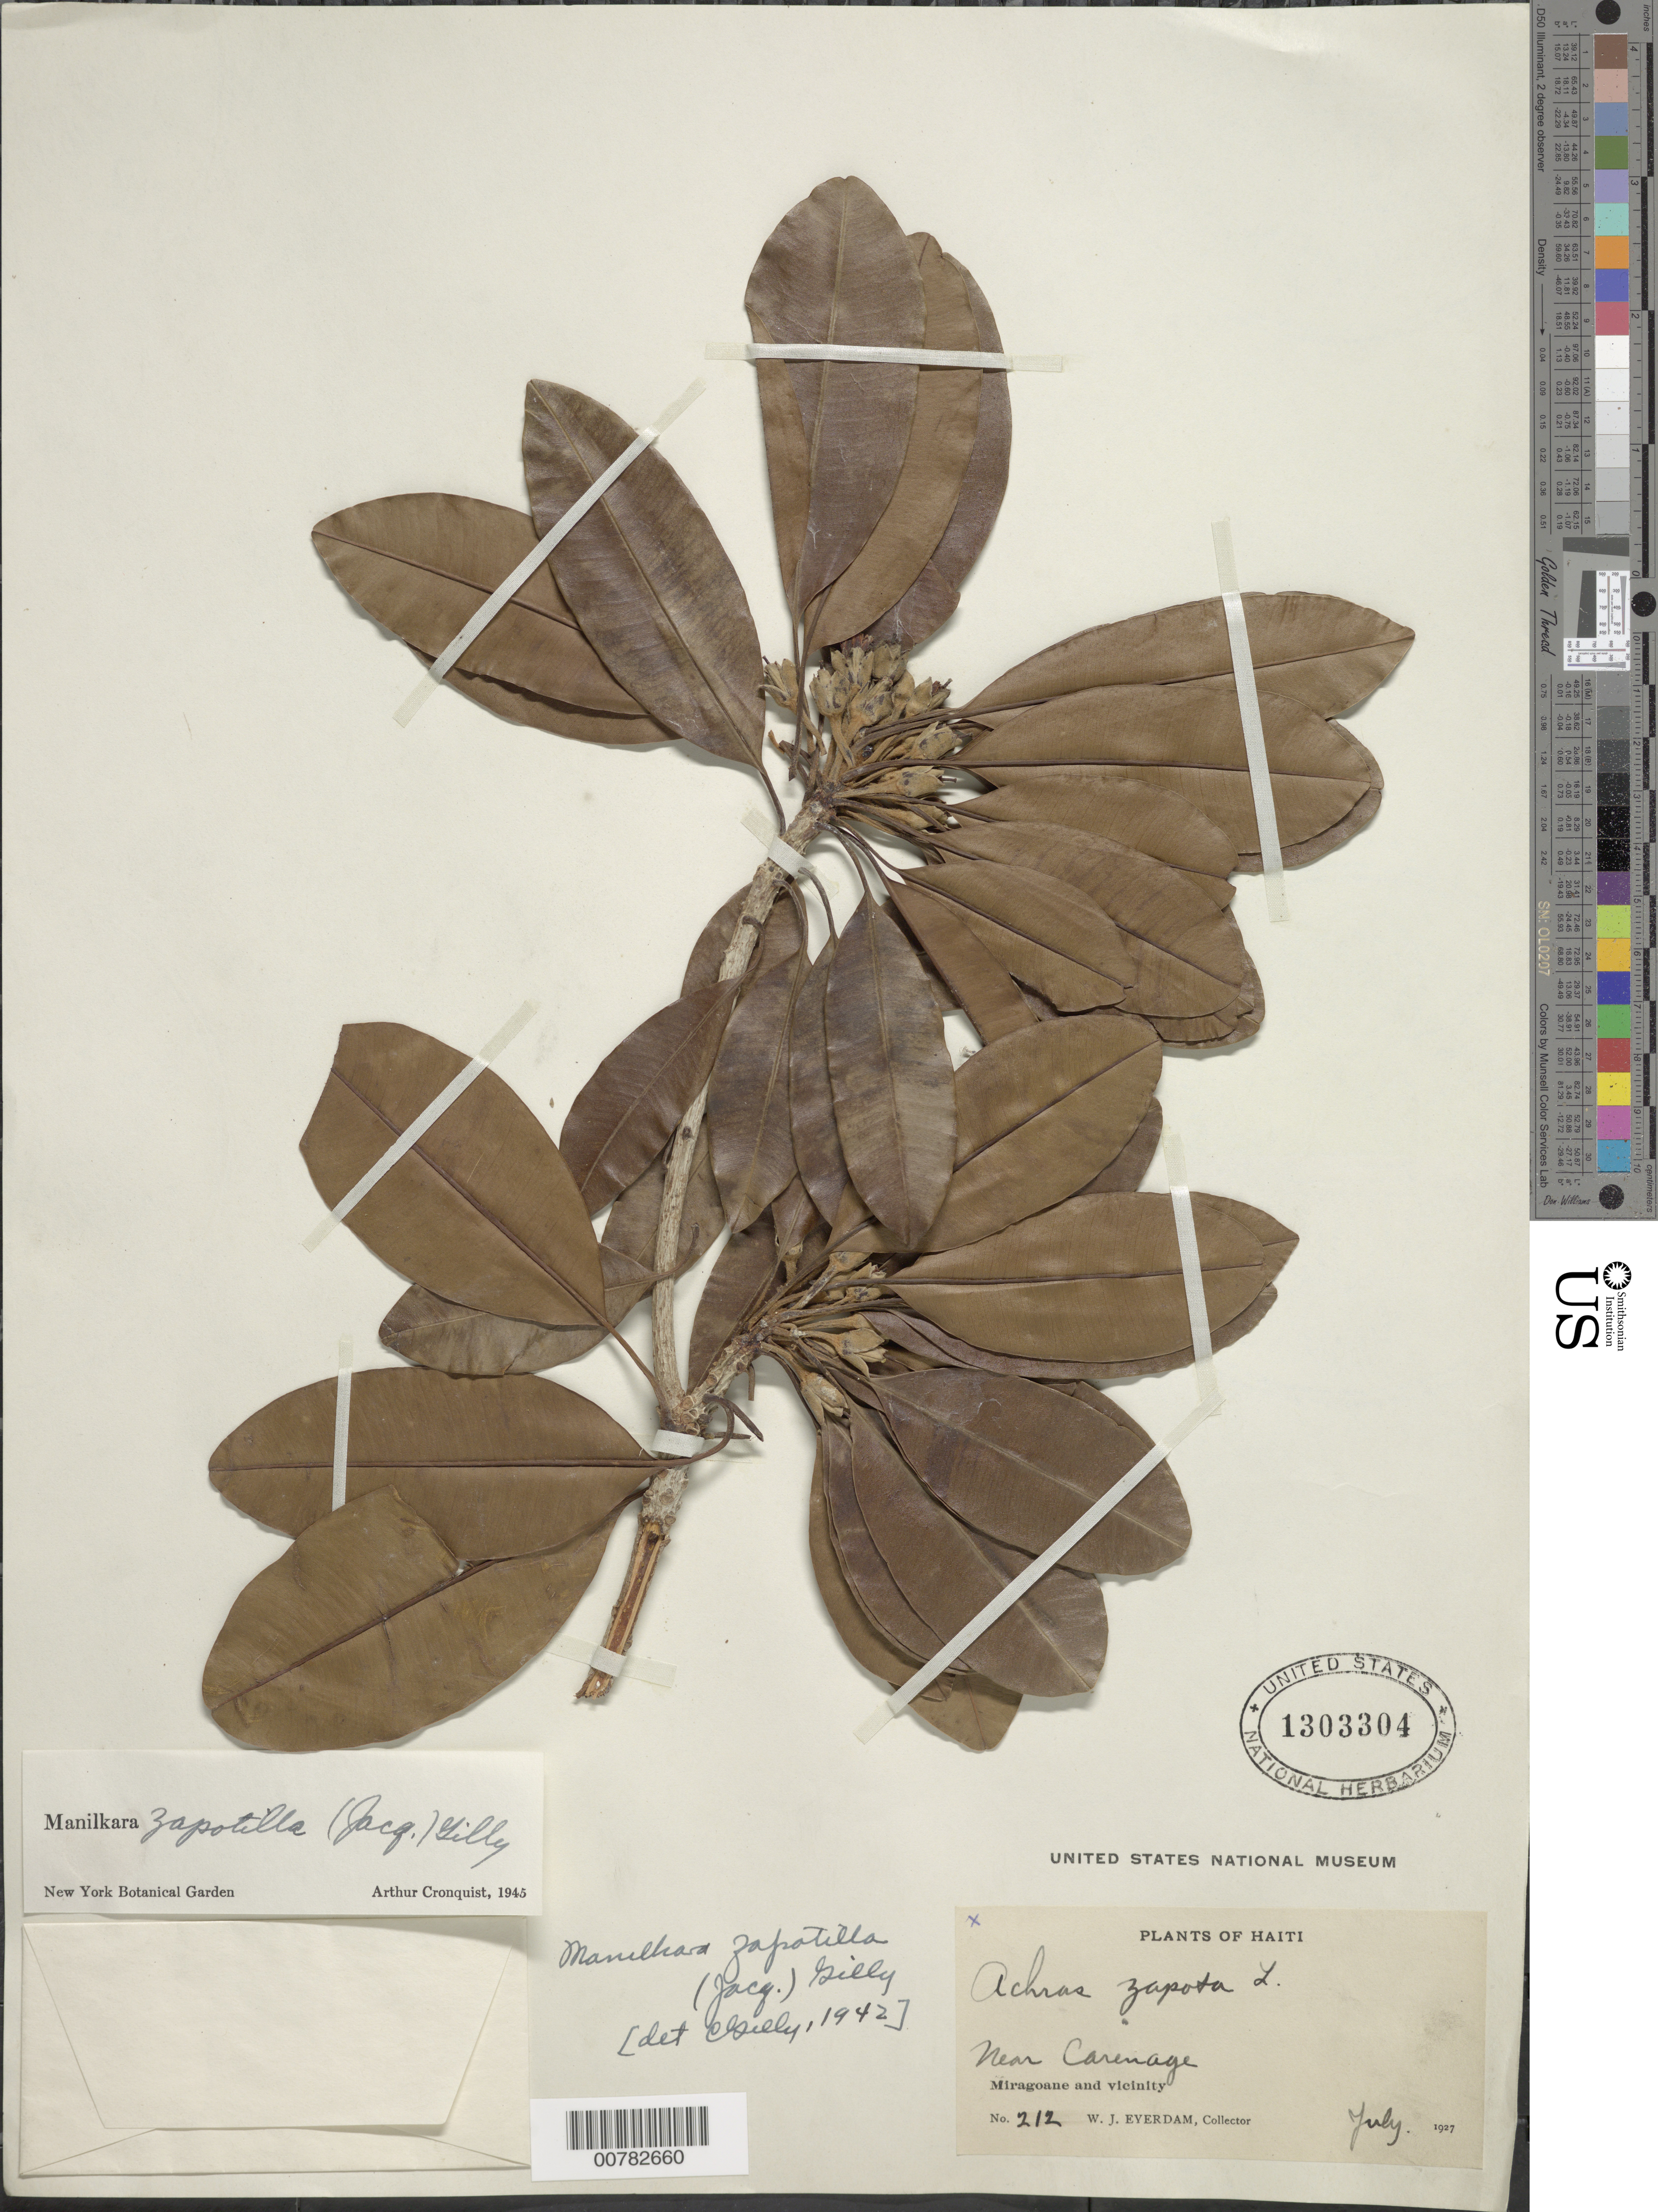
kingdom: Plantae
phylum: Tracheophyta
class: Magnoliopsida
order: Ericales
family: Sapotaceae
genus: Manilkara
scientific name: Manilkara zapota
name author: (L.) P. Royen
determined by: Cronquist, A. J.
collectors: W. J. Eyerdam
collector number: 212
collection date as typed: Jul 1927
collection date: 1927-07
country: Haiti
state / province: Grand'Anse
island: Hispaniola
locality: Miragoane and vicinity, near Carenage.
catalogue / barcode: US 1303304